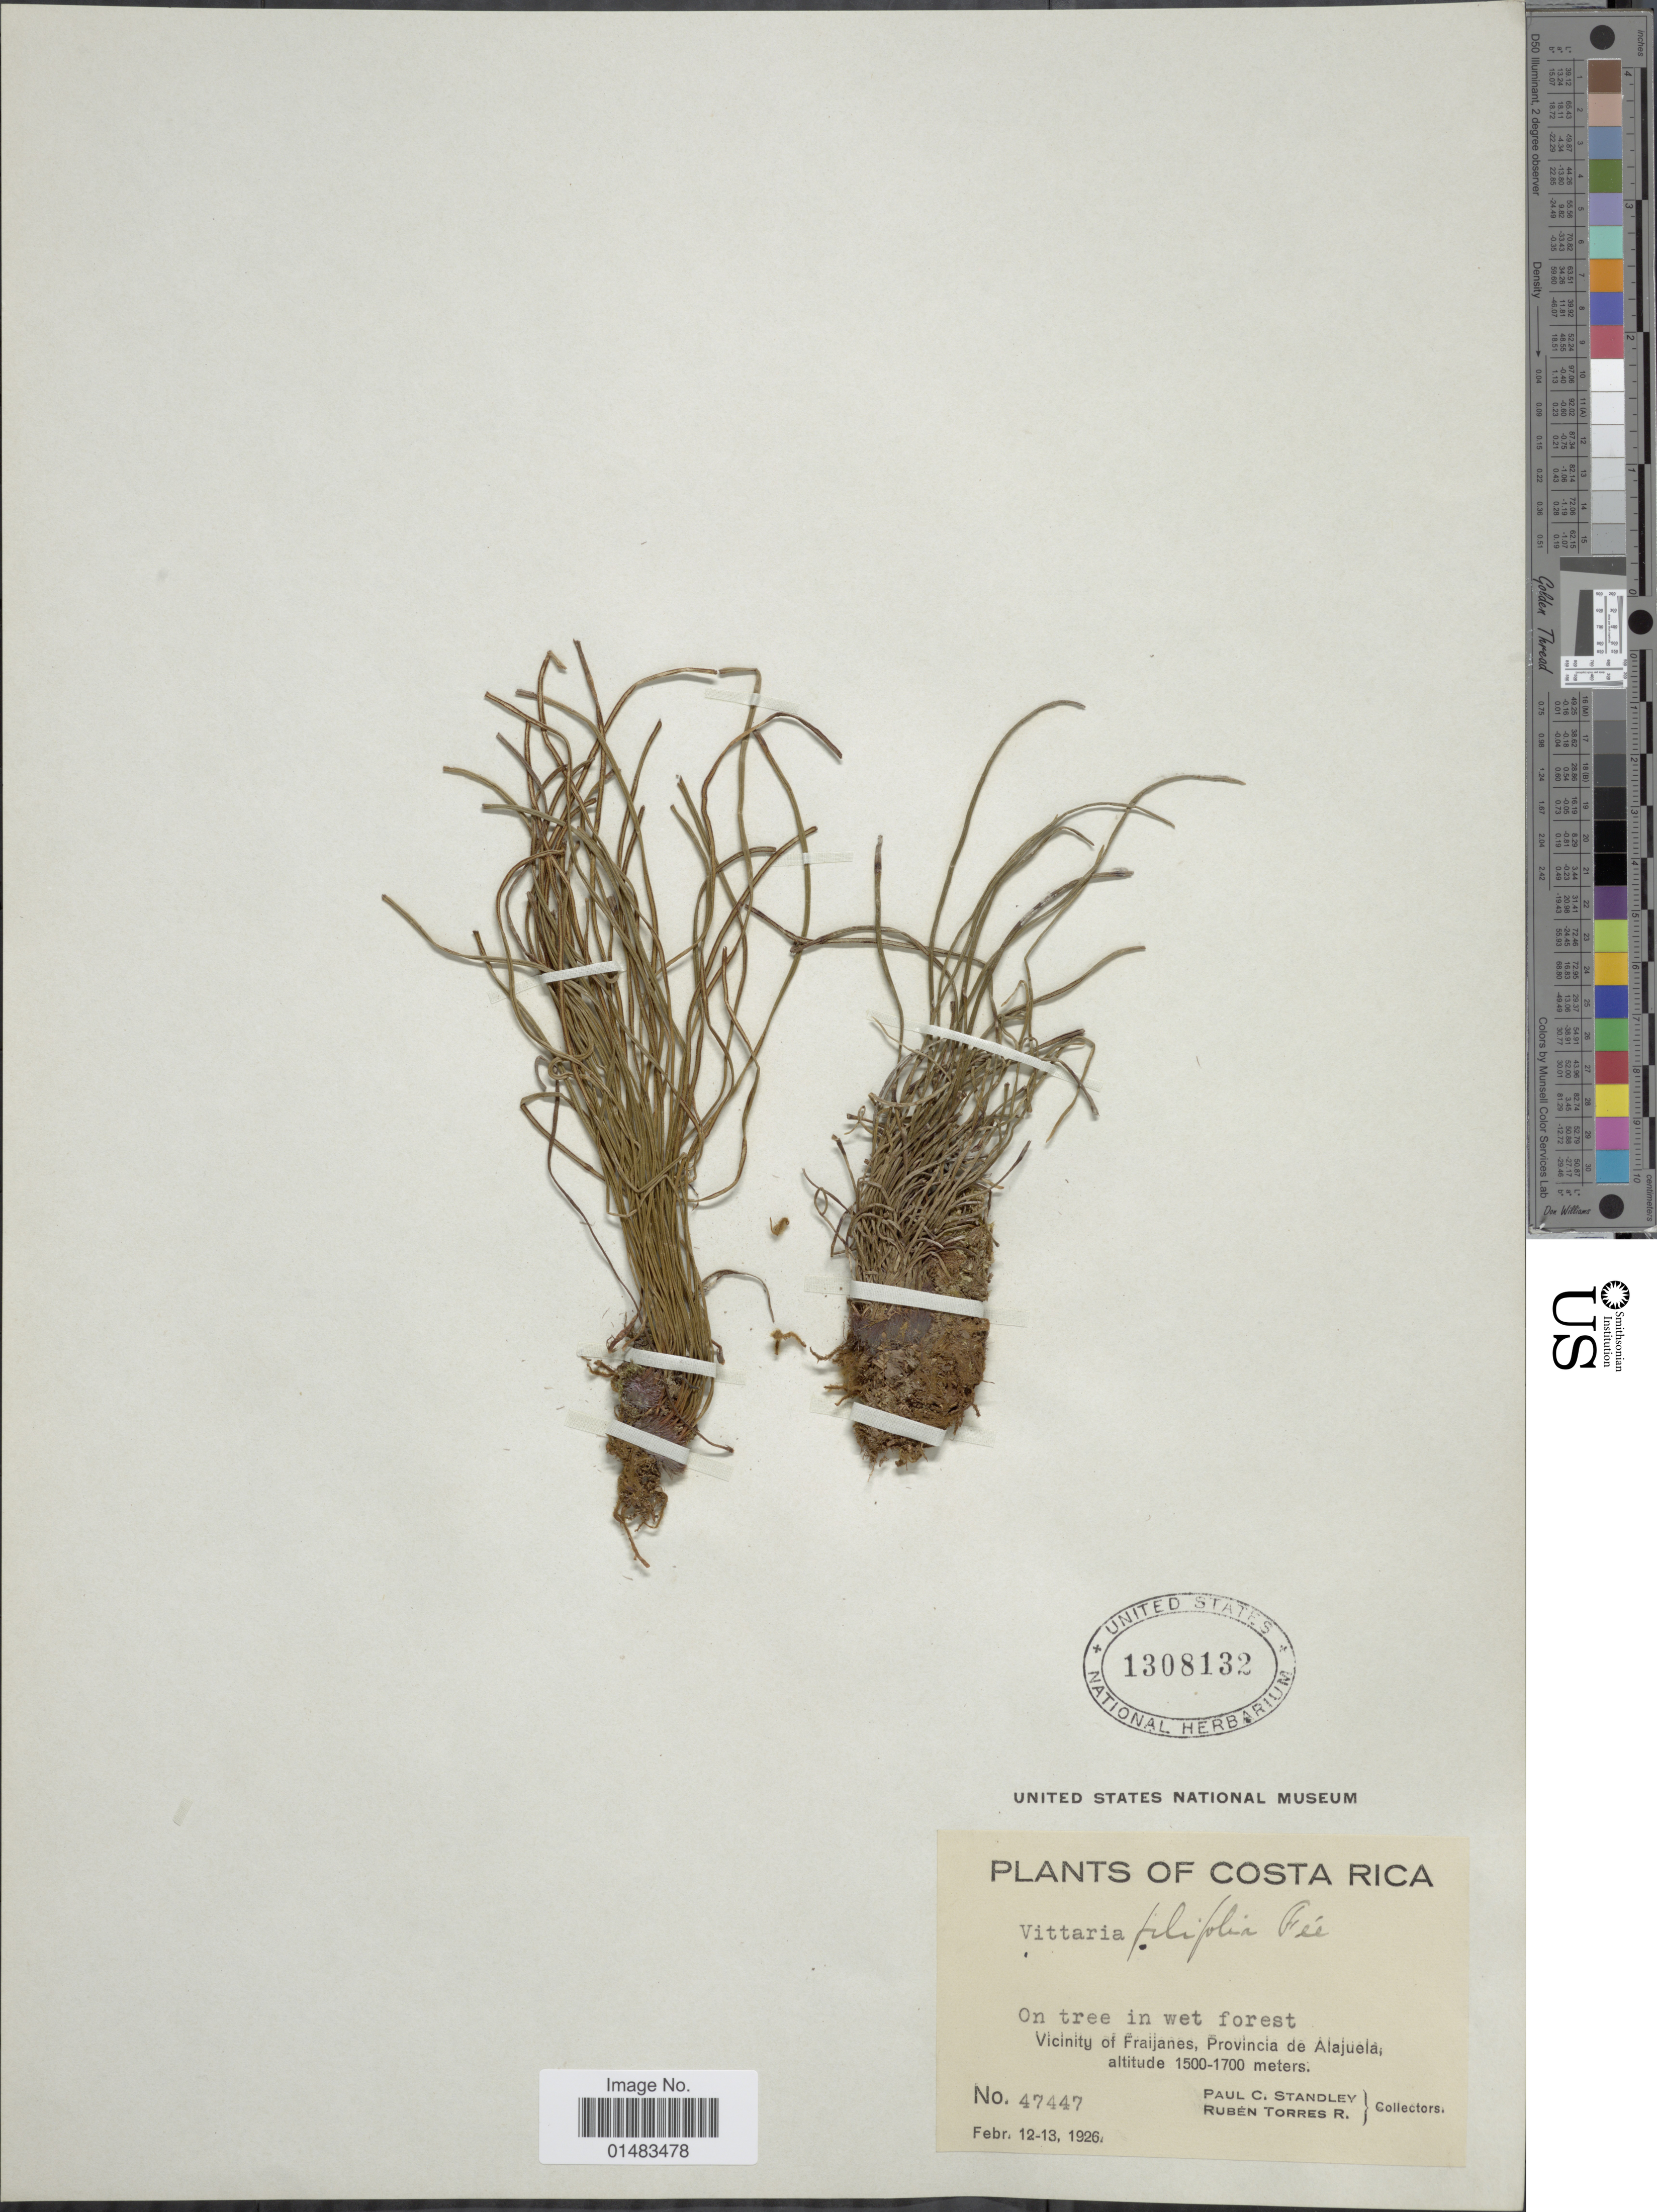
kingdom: Plantae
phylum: Tracheophyta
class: Polypodiopsida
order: Polypodiales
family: Pteridaceae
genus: Vittaria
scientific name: Vittaria graminifolia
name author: Kaulf.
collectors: P. C. Standley & R. Torres R.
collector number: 47447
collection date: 1926-02-12/1926-02-13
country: Costa Rica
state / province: Alajuela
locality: Costa Rica, On tree in wet forest, vicinity of Fraijanes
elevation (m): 1500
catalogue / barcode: US 1308132